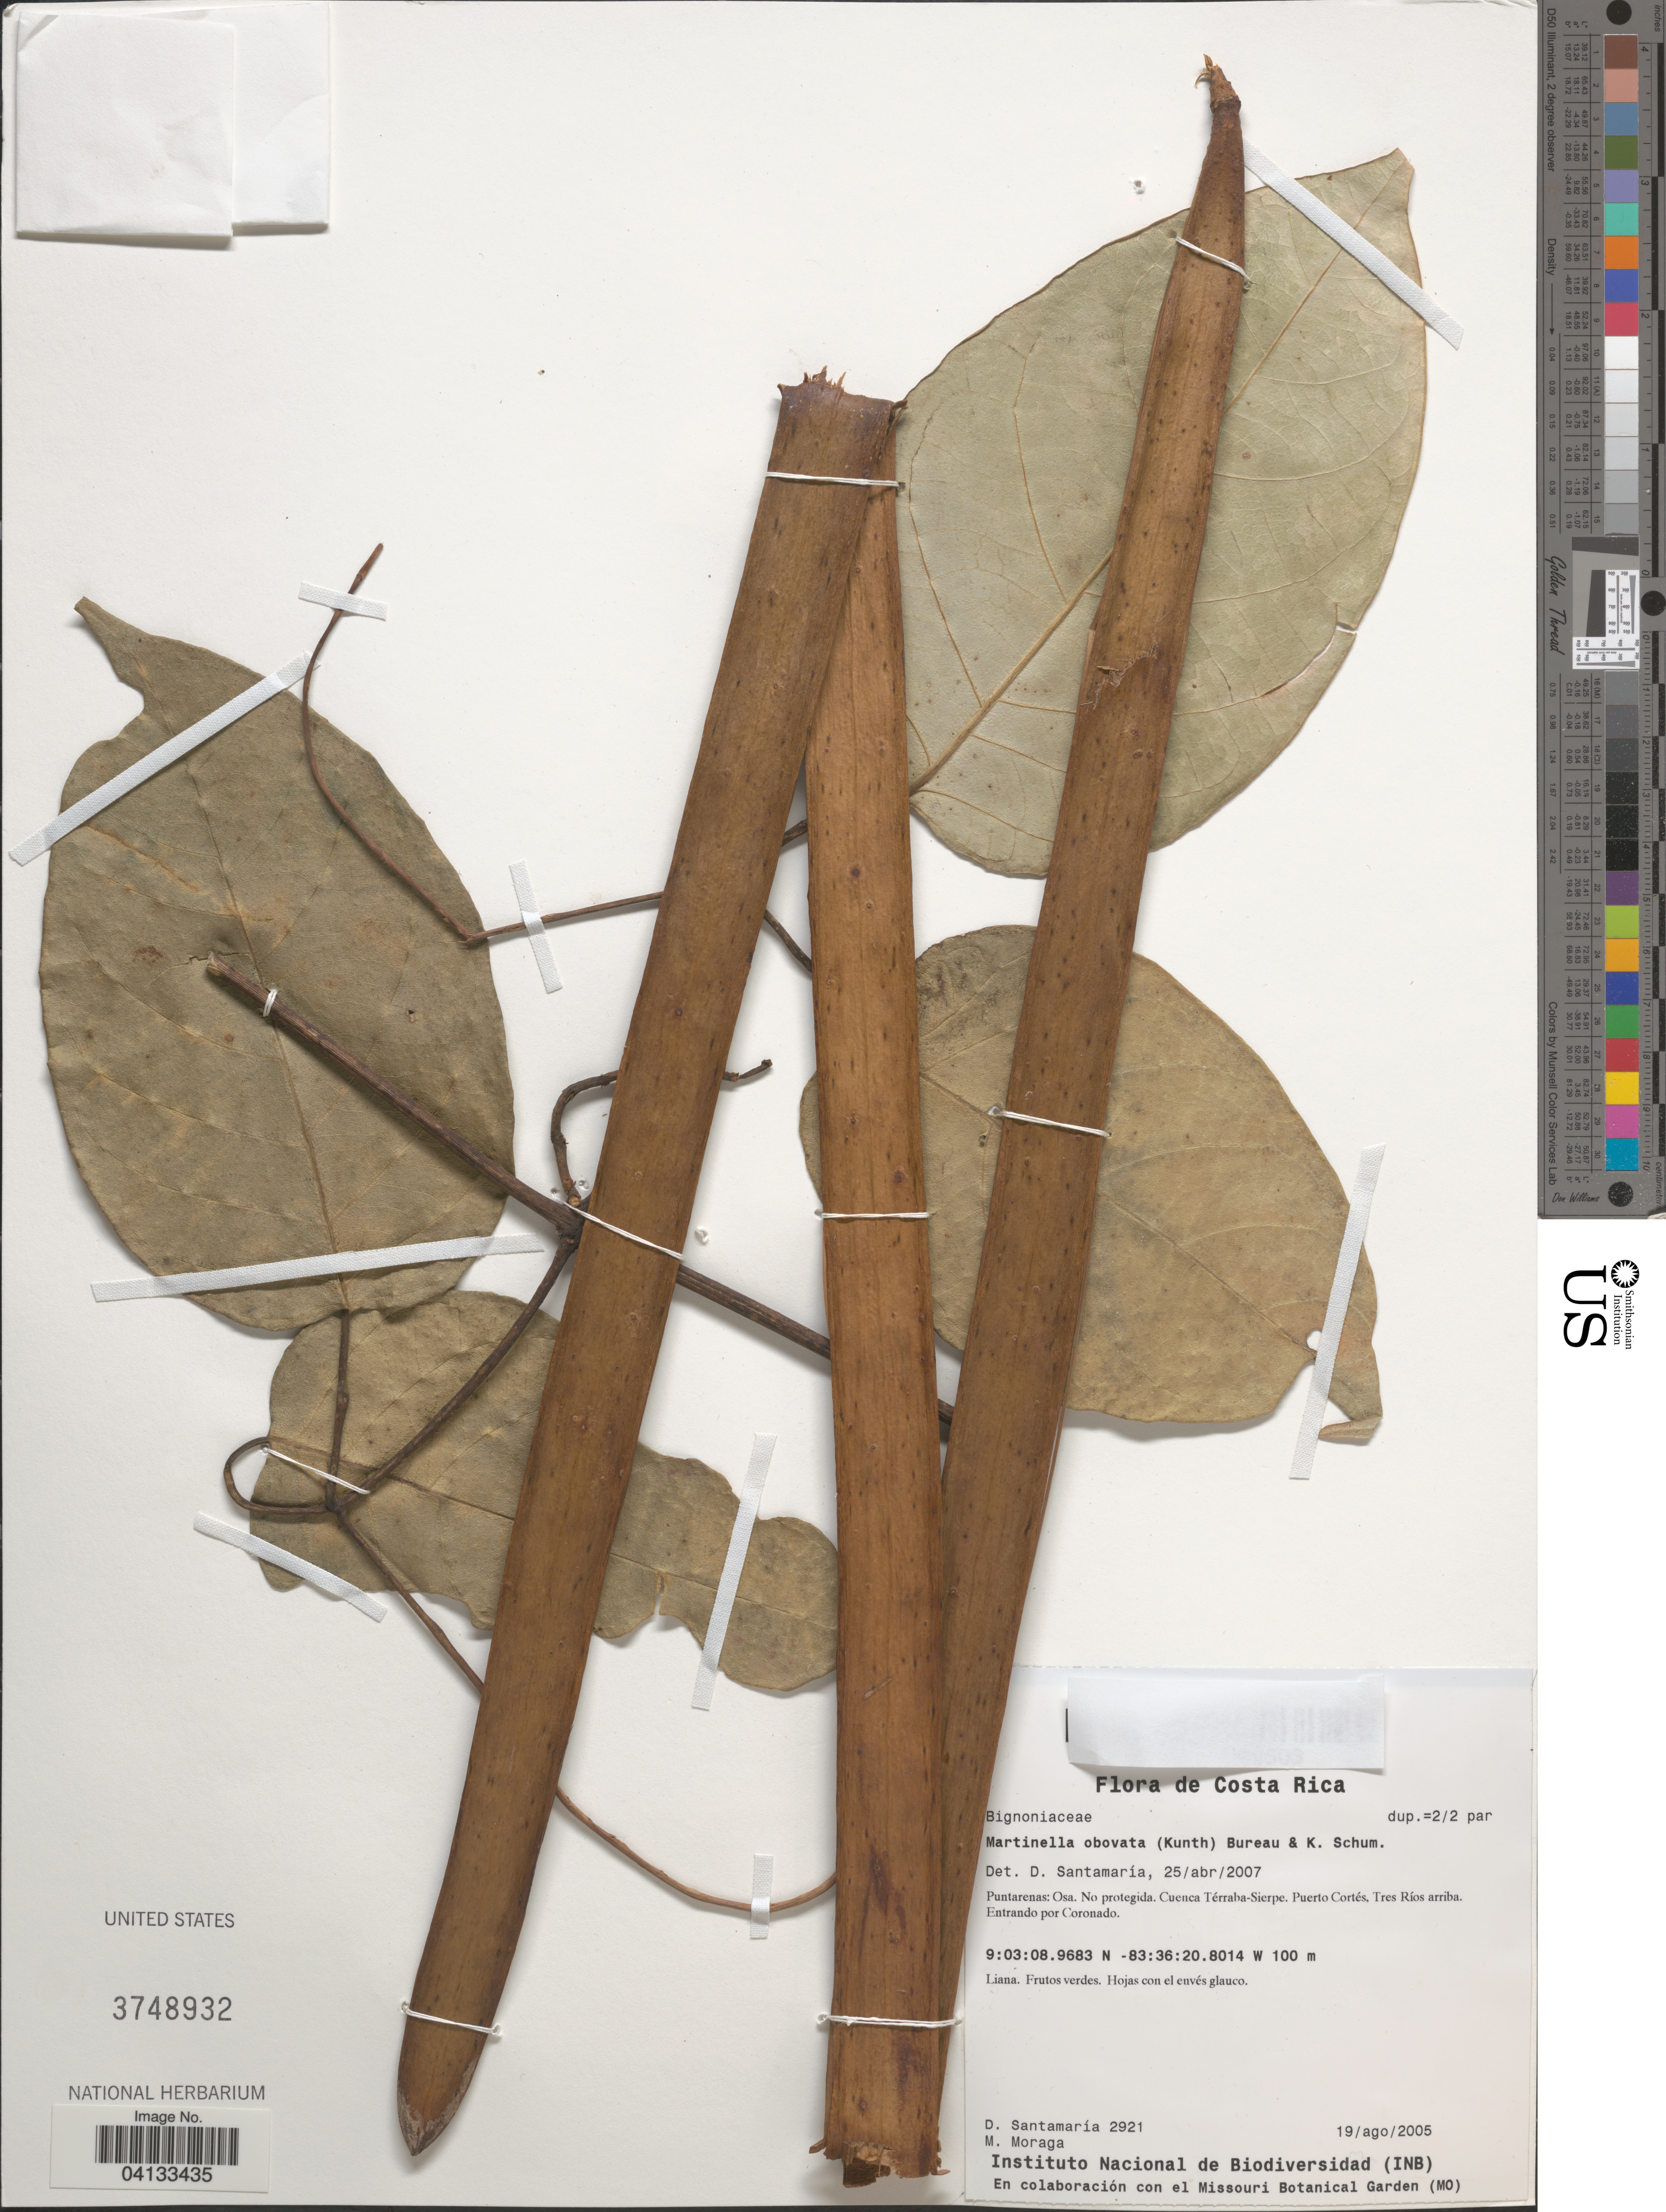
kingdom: Plantae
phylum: Tracheophyta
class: Magnoliopsida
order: Lamiales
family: Bignoniaceae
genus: Martinella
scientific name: Martinella obovata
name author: (Kunth) Bureau & K. Schum.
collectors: D. Santamaria & M. Moraga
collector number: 2921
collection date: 2005-08-19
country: Costa Rica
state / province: Puntarenas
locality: Osa. No protegida. Cuenca Térraba-Sierpe. Puerto Cortés, Tres Ríos arriba. Entrando por Coronado.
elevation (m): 100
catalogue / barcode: US 3748932